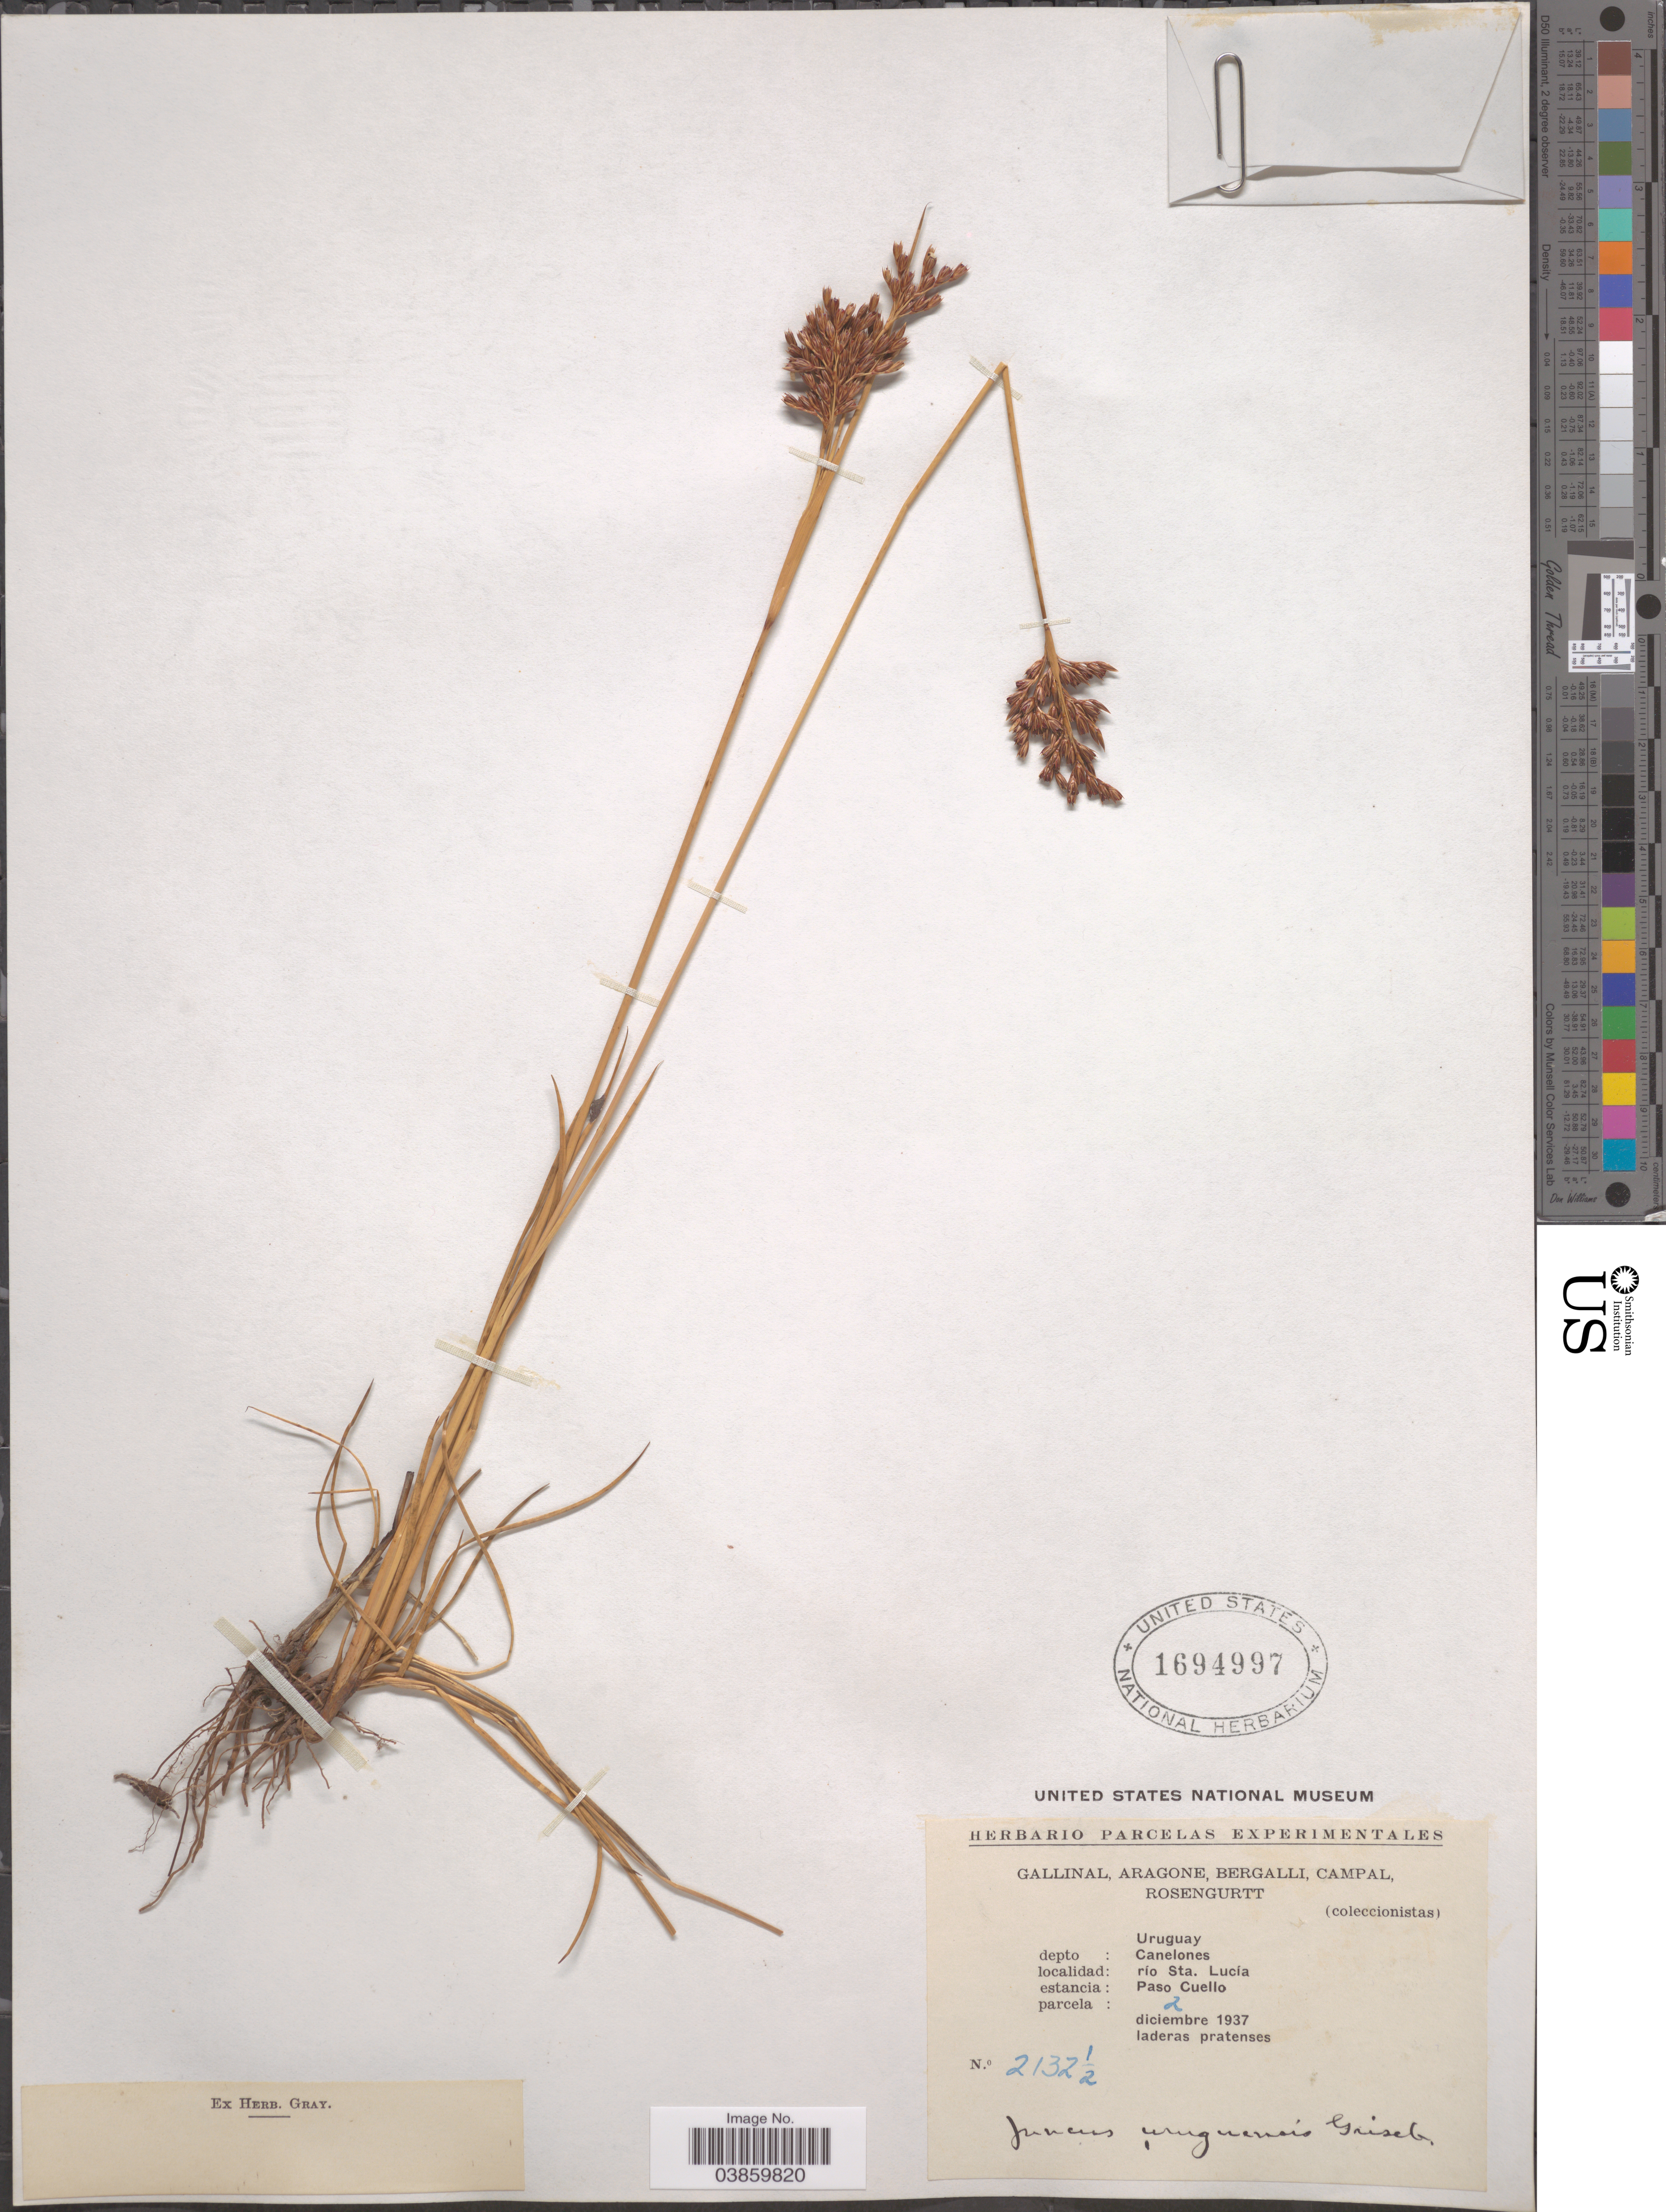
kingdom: Plantae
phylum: Tracheophyta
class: Liliopsida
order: Poales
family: Juncaceae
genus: Juncus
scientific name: Juncus uruguensis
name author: Griseb.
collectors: -. Gallinal, -- Aragone, -- Bergalli, -- Campal & Rosengurtt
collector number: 2132½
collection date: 1937-12-02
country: Uruguay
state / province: Canelones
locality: Depto: Canelones. Río Sta. Lucía. Estancia: Paso Cuello.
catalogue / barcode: US 1694997